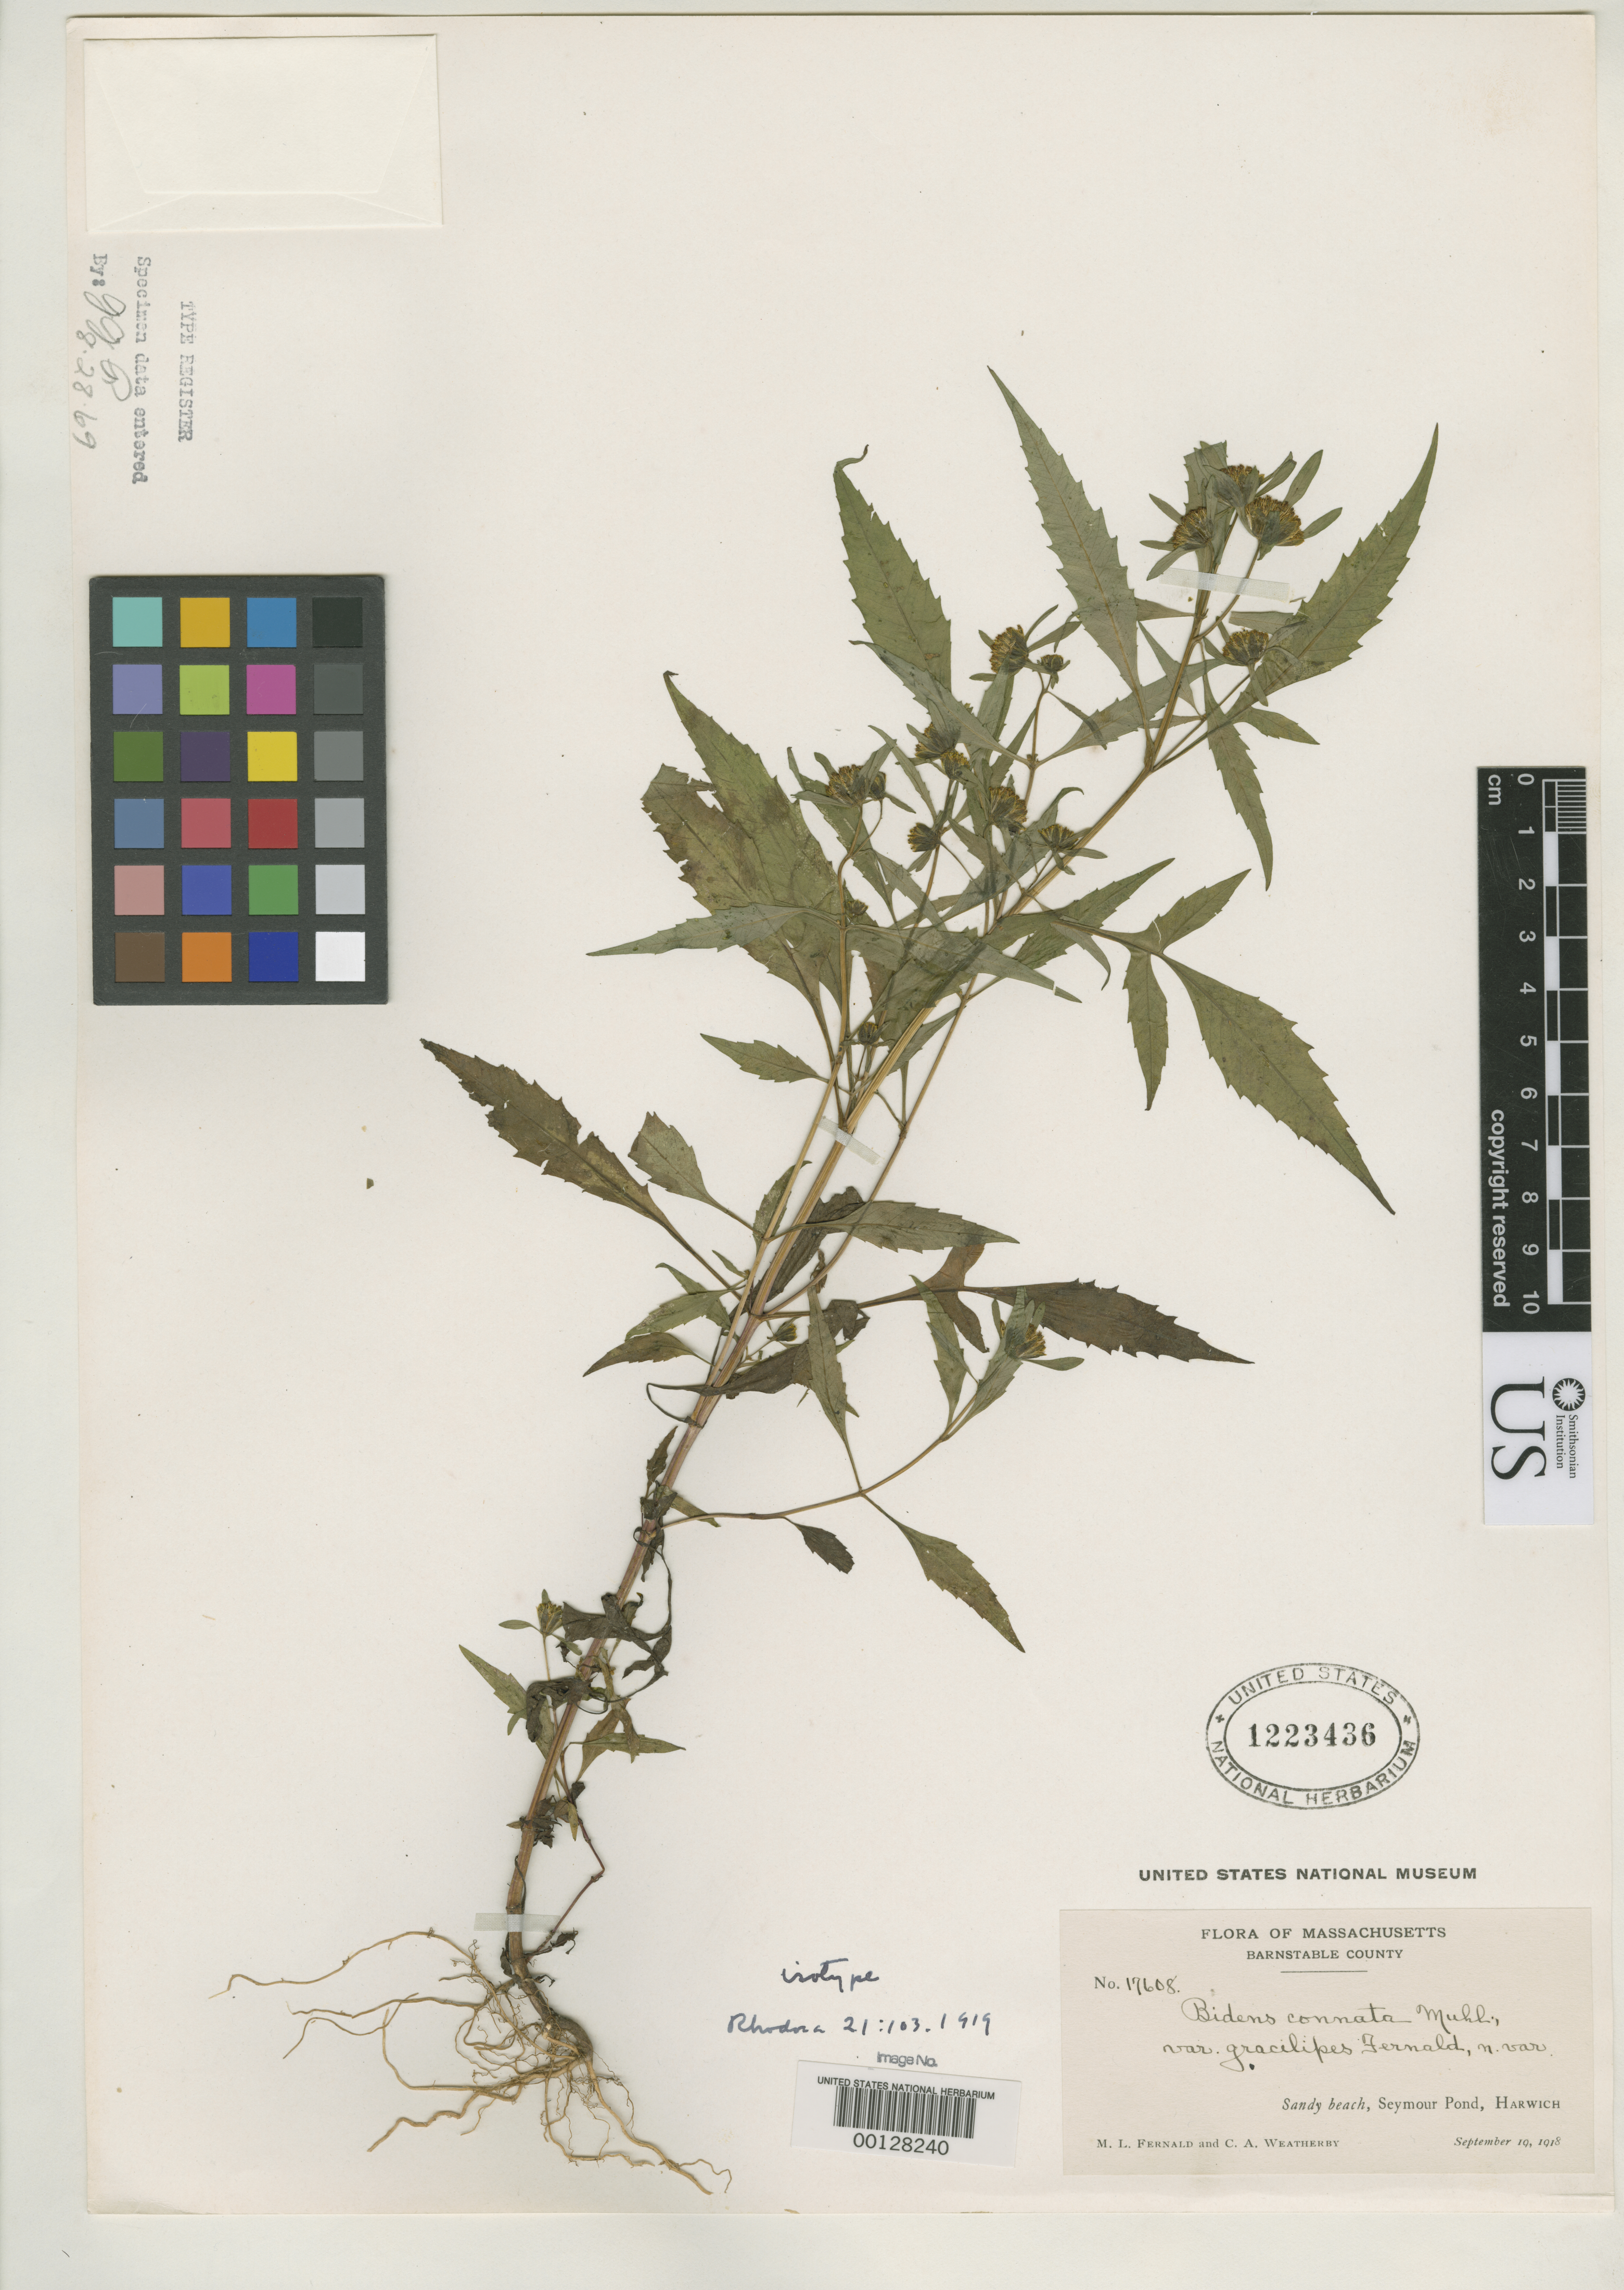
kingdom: Plantae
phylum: Tracheophyta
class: Magnoliopsida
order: Asterales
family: Asteraceae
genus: Bidens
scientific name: Bidens connata var. gracilipes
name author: Fernald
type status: Isotype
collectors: M. L. Fernald & C. A. Weatherby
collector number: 17608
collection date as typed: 10 Sep 1918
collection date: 1918-09-10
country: United States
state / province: Massachusetts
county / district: Barnstable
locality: Harwich.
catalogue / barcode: US 1223436